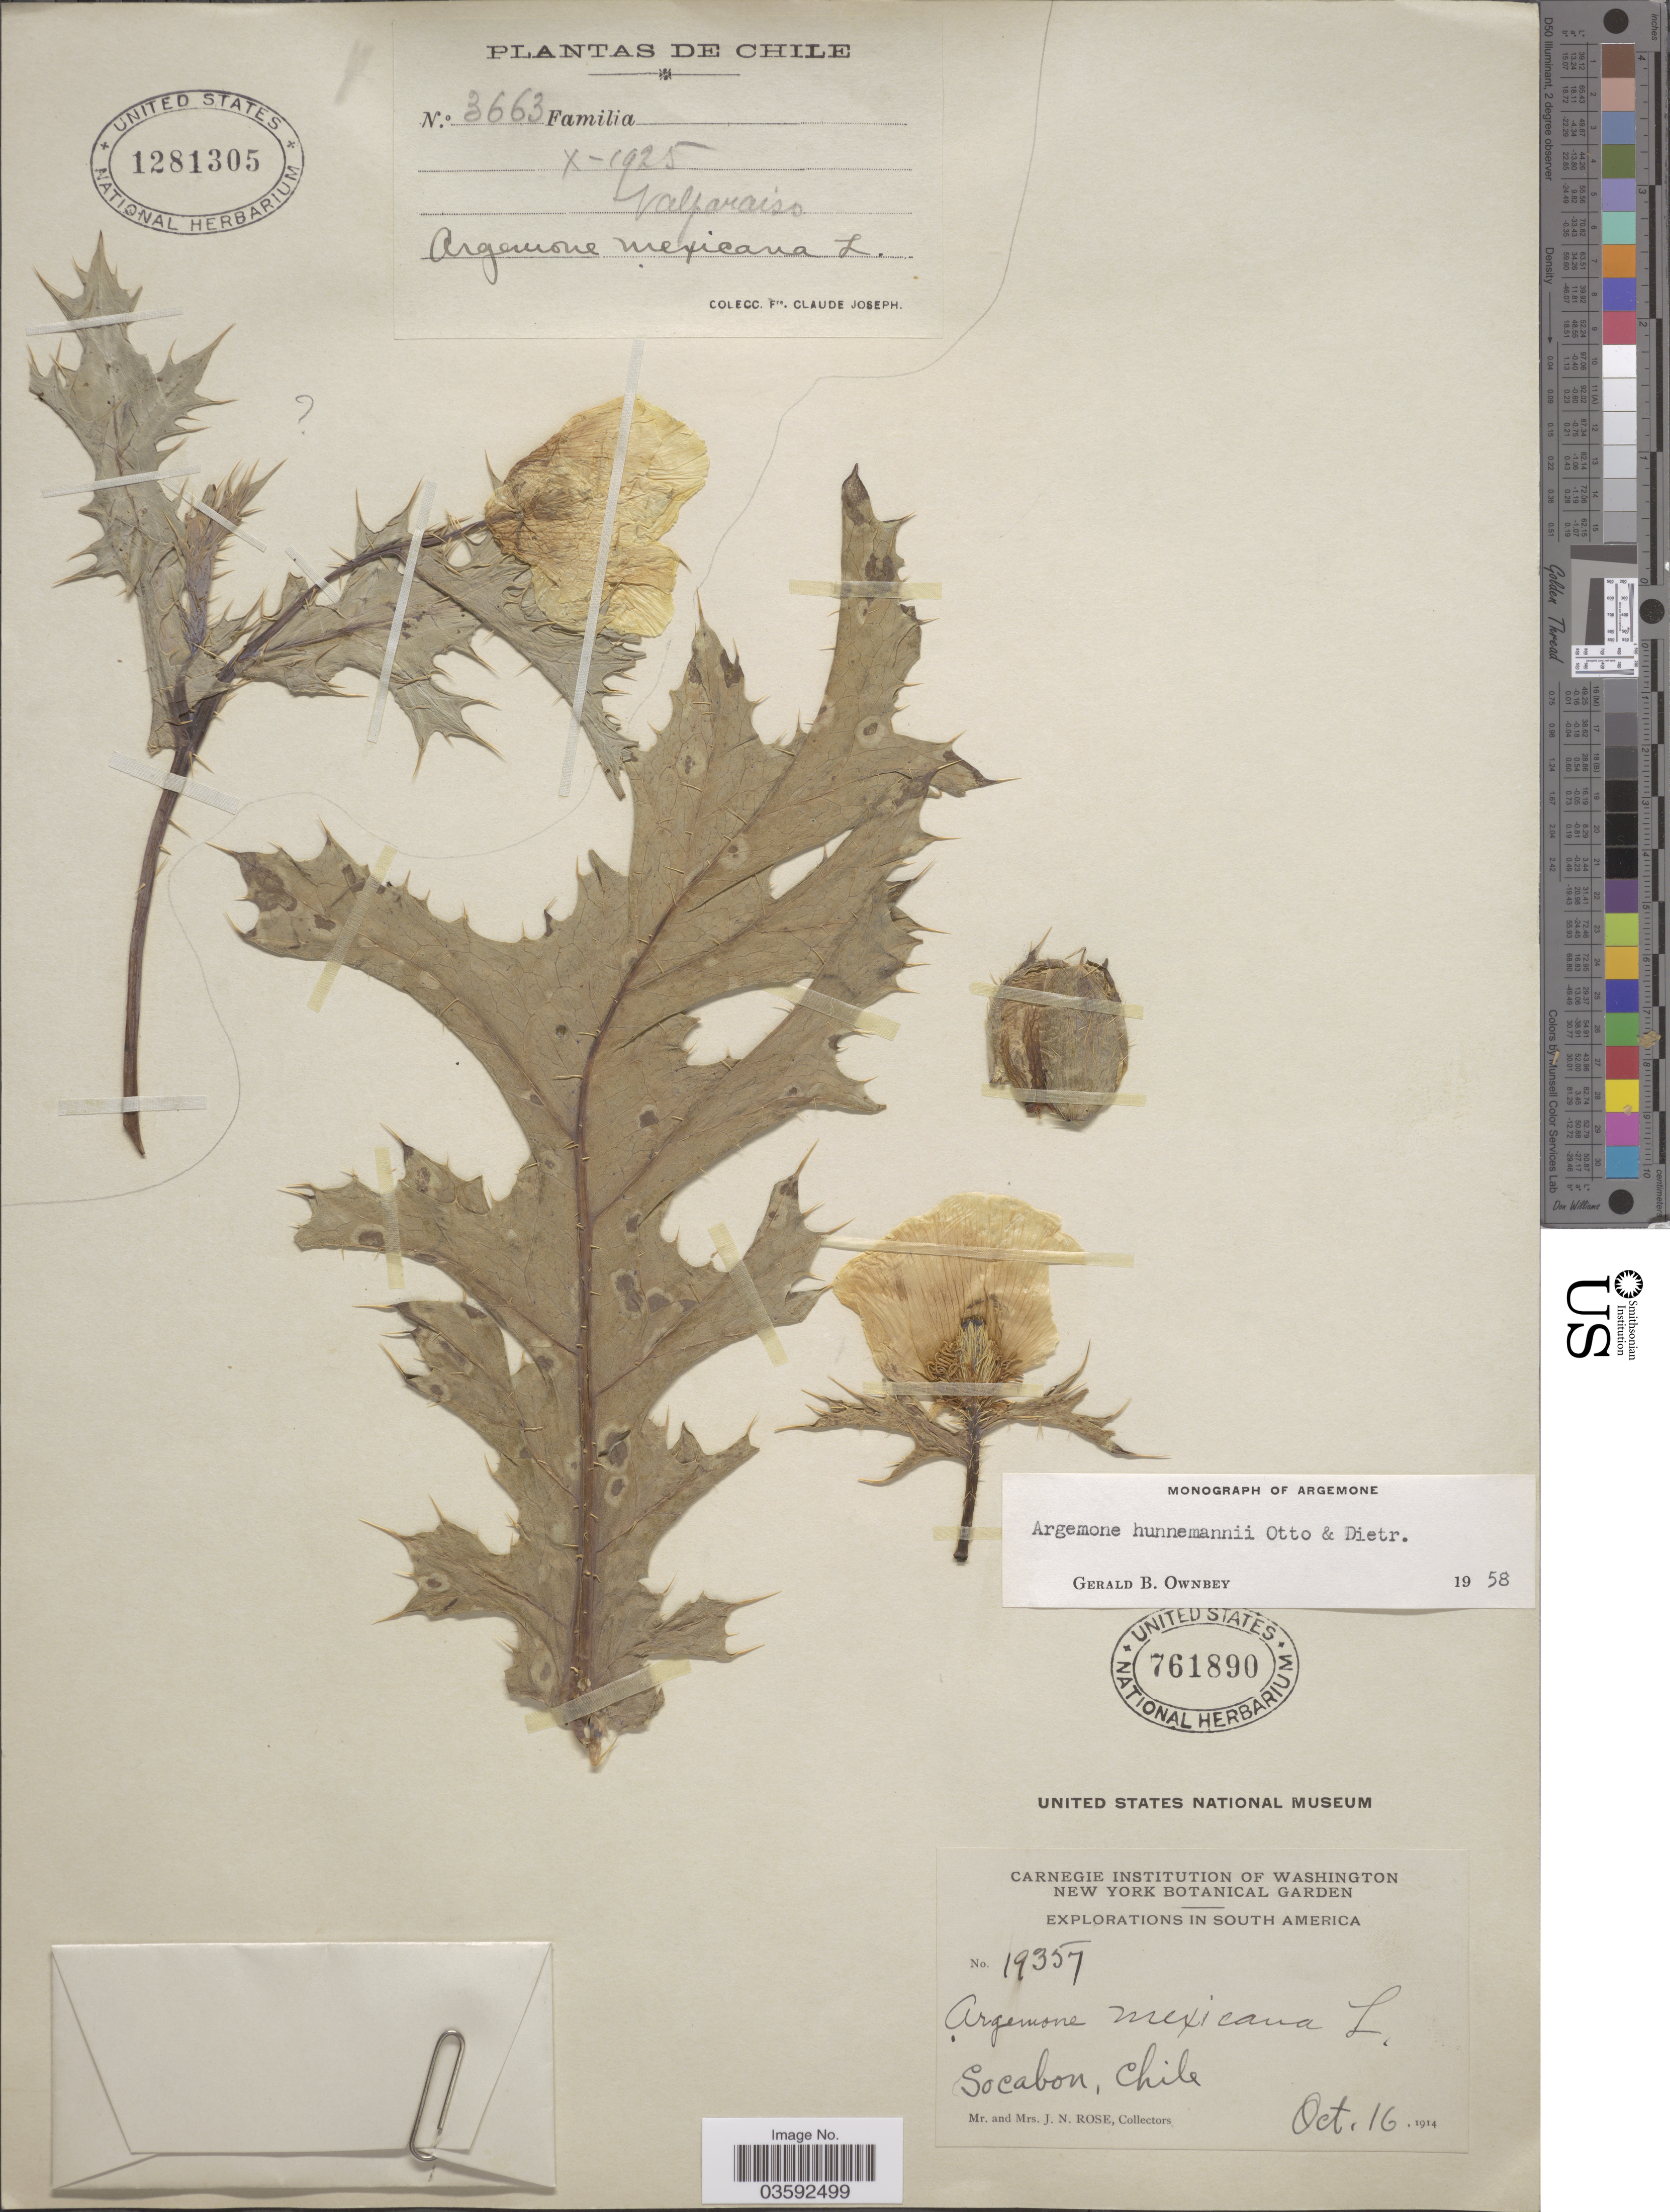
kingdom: Plantae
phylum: Tracheophyta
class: Magnoliopsida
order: Ranunculales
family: Papaveraceae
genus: Argemone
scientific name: Argemone hunnemannii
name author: Otto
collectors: J. N. Rose & L. B. Rose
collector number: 19357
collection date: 1914-10-16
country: Chile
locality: Socabon.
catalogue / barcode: US 761890